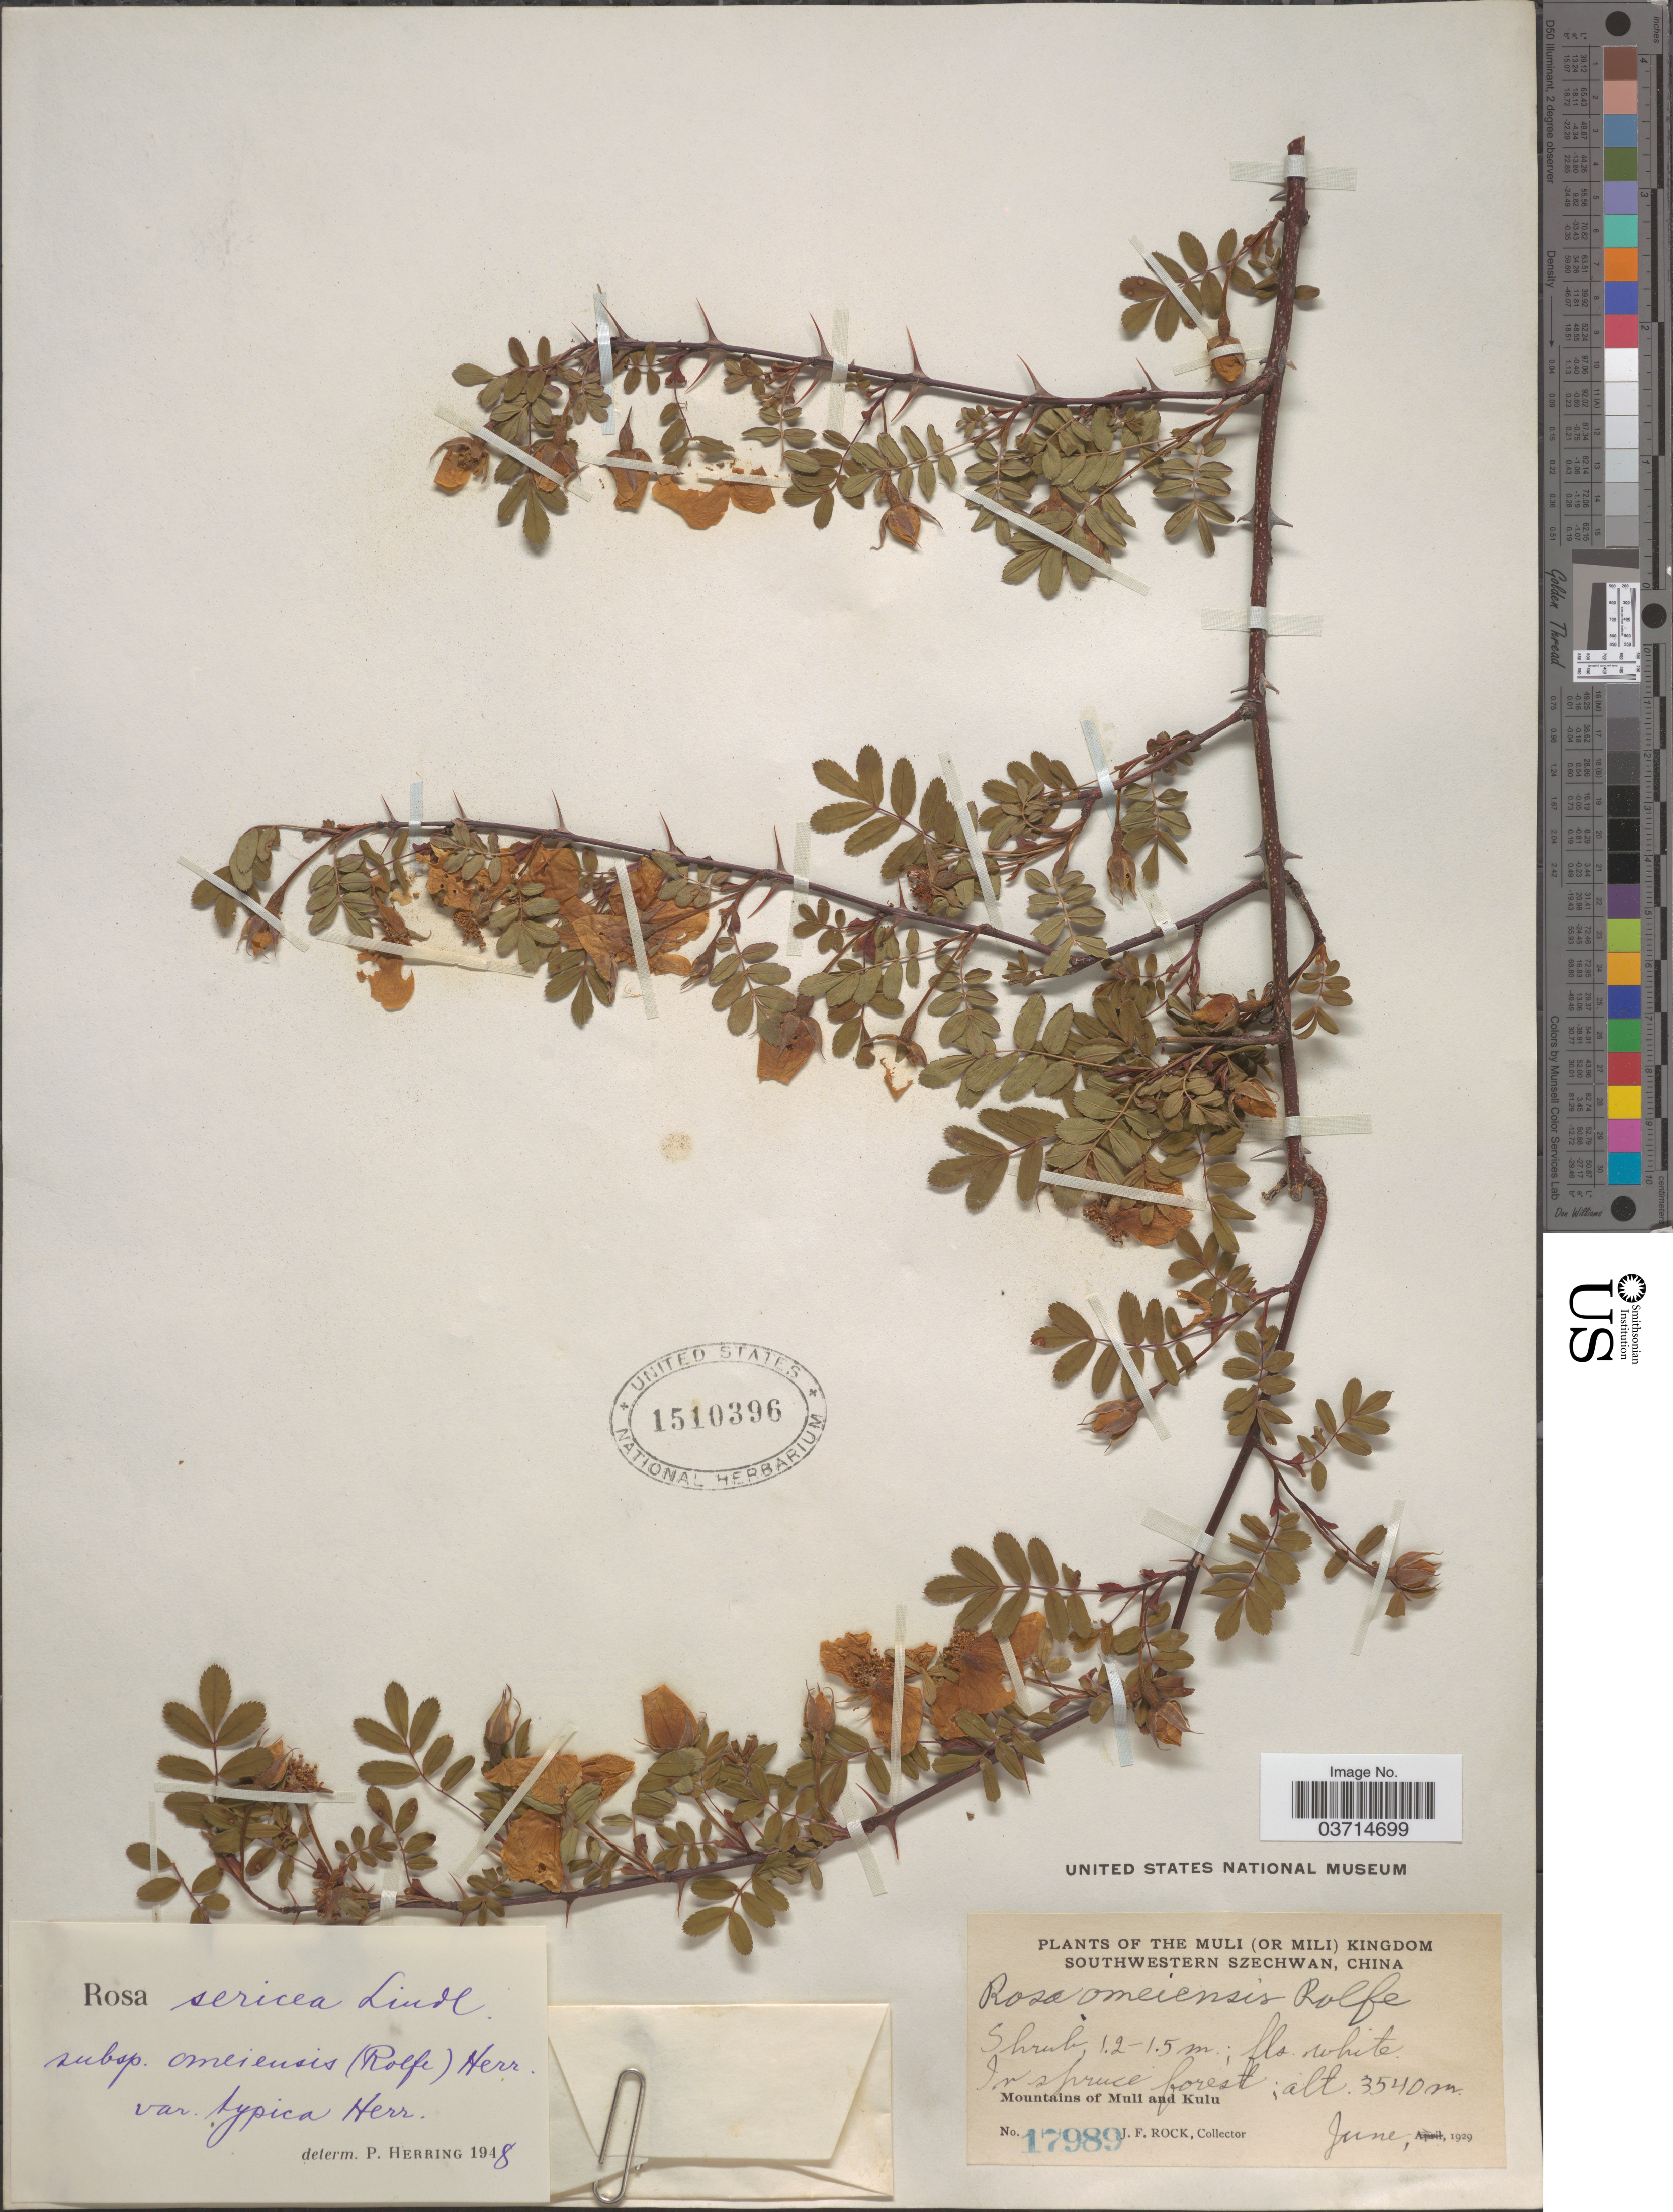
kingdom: Plantae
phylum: Tracheophyta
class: Magnoliopsida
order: Rosales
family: Rosaceae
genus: Rosa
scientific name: Rosa omeiensis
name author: Rolfe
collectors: J. Rock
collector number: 17989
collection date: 1929-06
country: China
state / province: Sichuan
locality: Muli (or Mili) Kingdom. Southwestern Szechwan. Mountains of Muli and Kulu.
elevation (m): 3540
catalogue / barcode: US 1510396